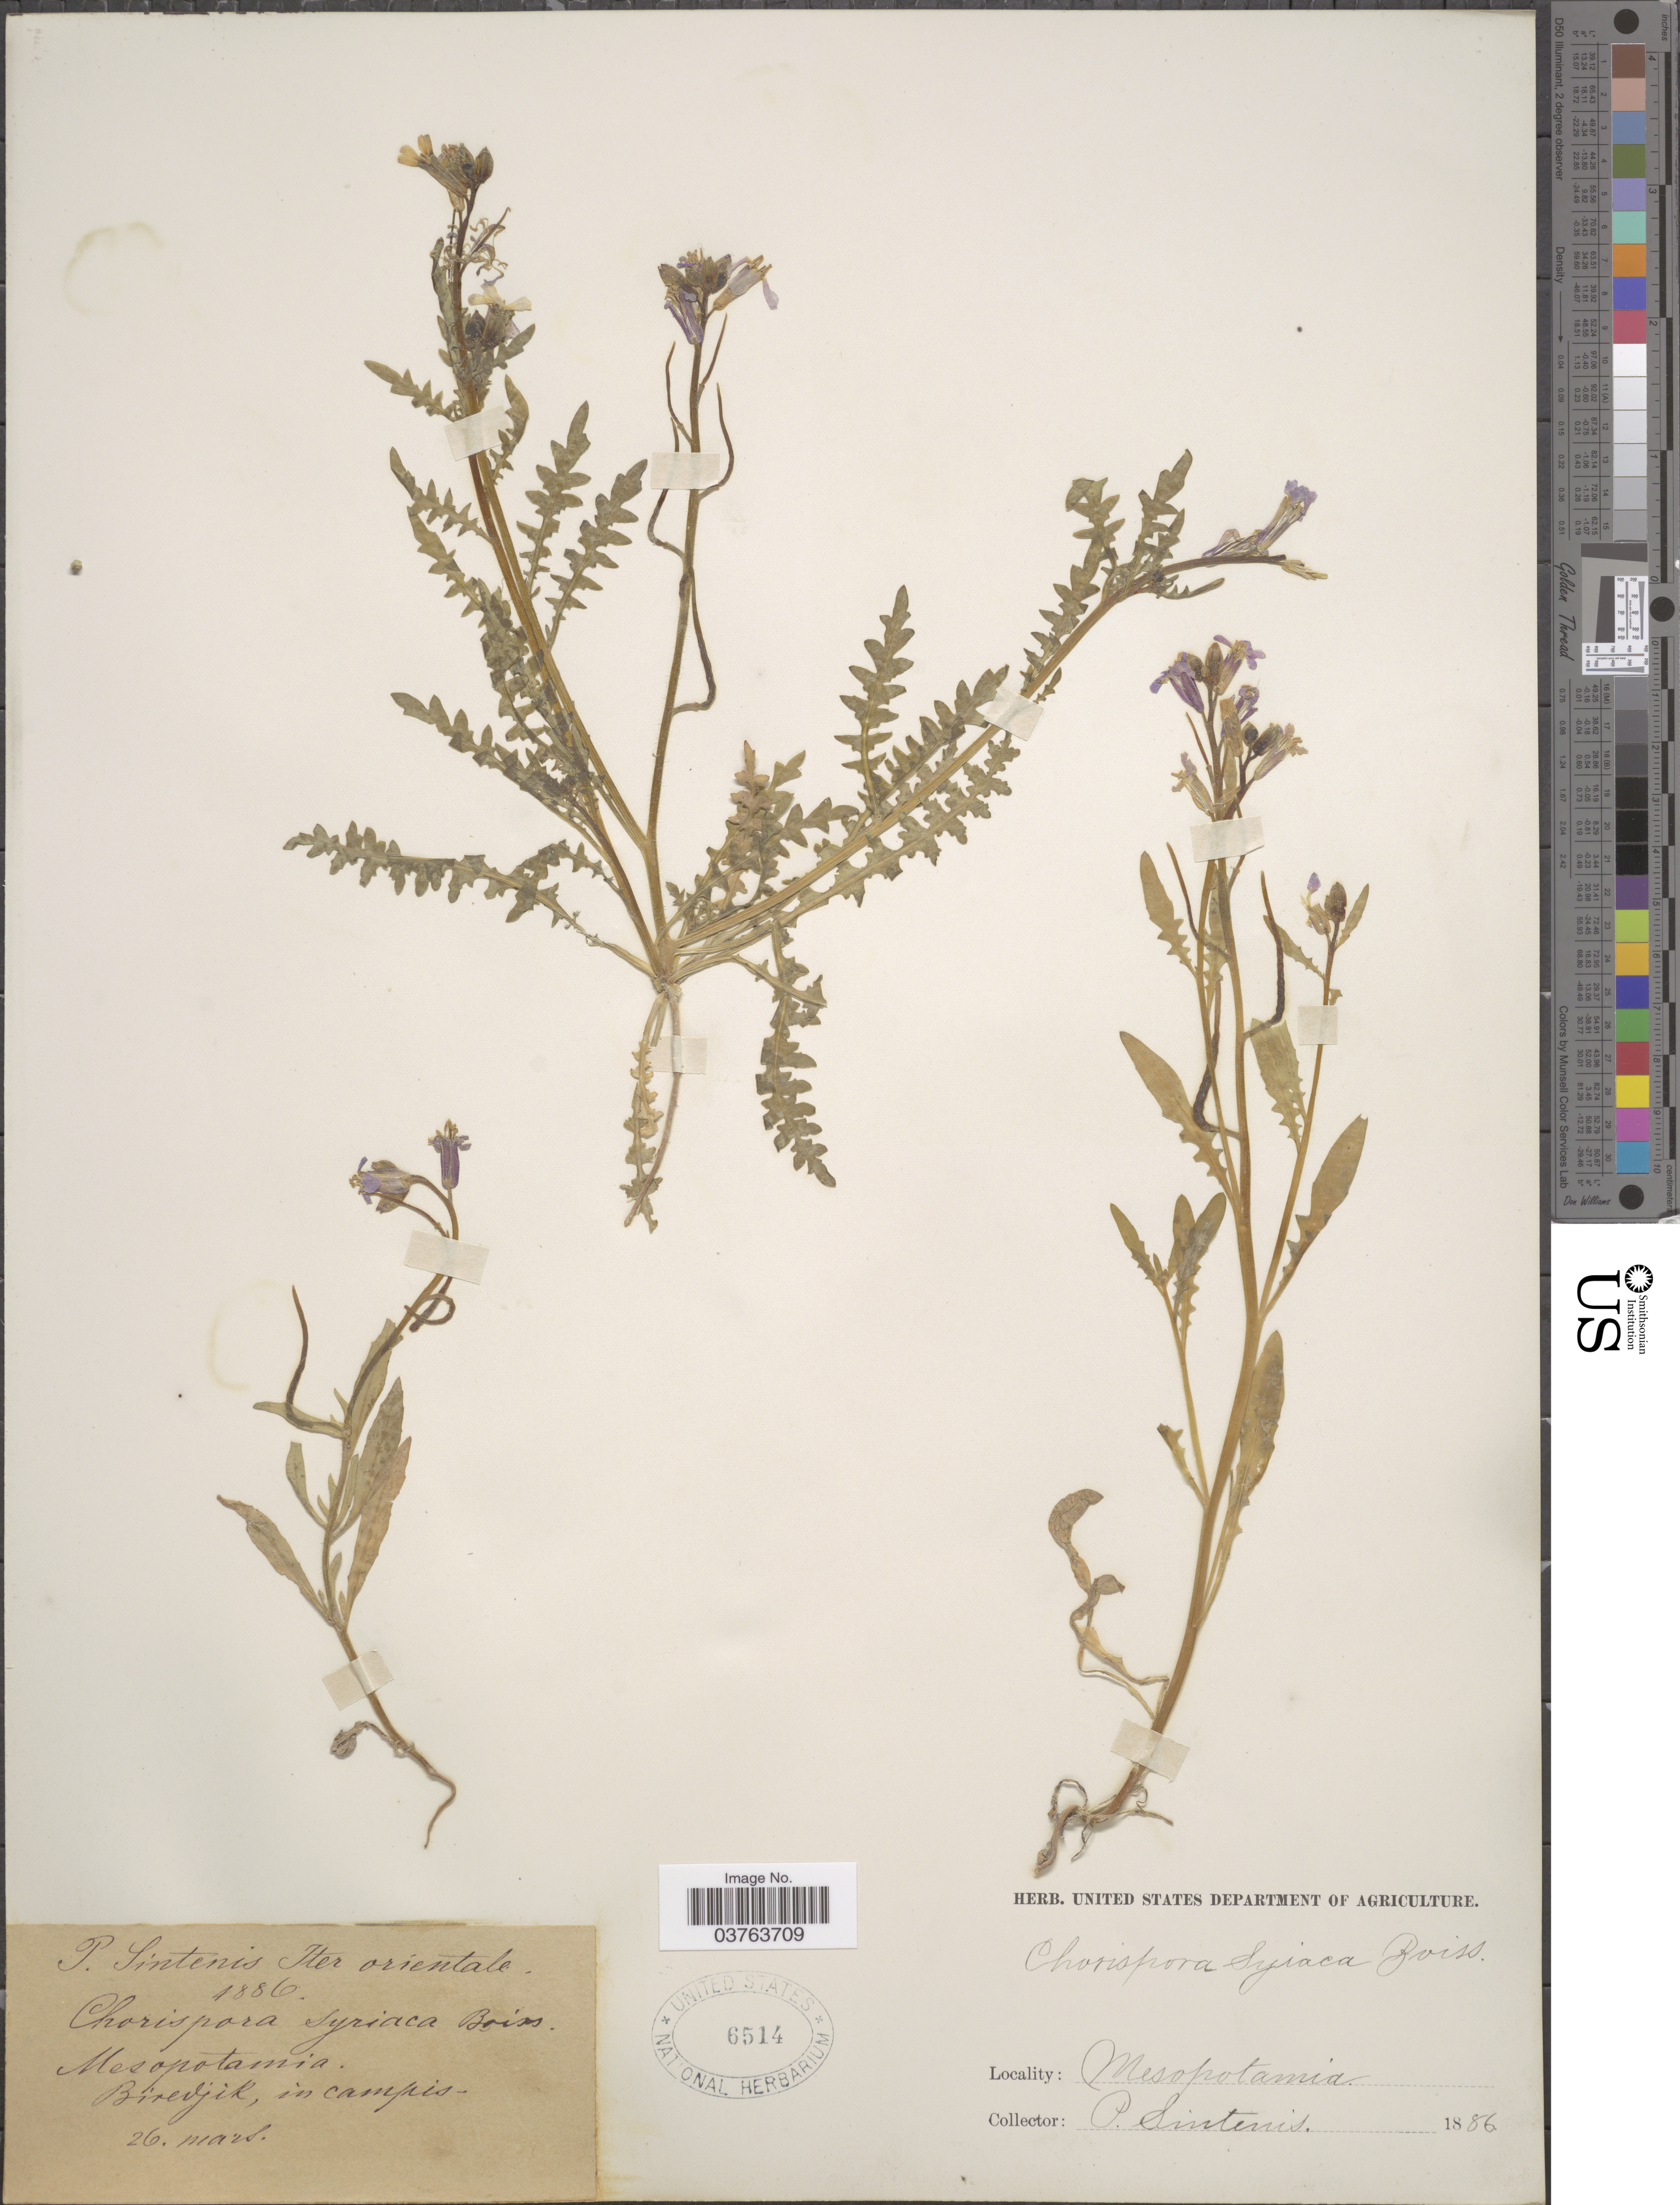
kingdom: Plantae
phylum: Tracheophyta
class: Magnoliopsida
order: Brassicales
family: Brassicaceae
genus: Chorispora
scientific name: Chorispora syriaca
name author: Boiss.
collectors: P. Sintenis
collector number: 556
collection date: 1888-03-26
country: Turkey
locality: Orientale. Mesopotamia. Biredjik, in campis.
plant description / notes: This collection is part of Paul Sintenis' “Iter Orientale 1888” trip, and the collector number is 556.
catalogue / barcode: US 6514